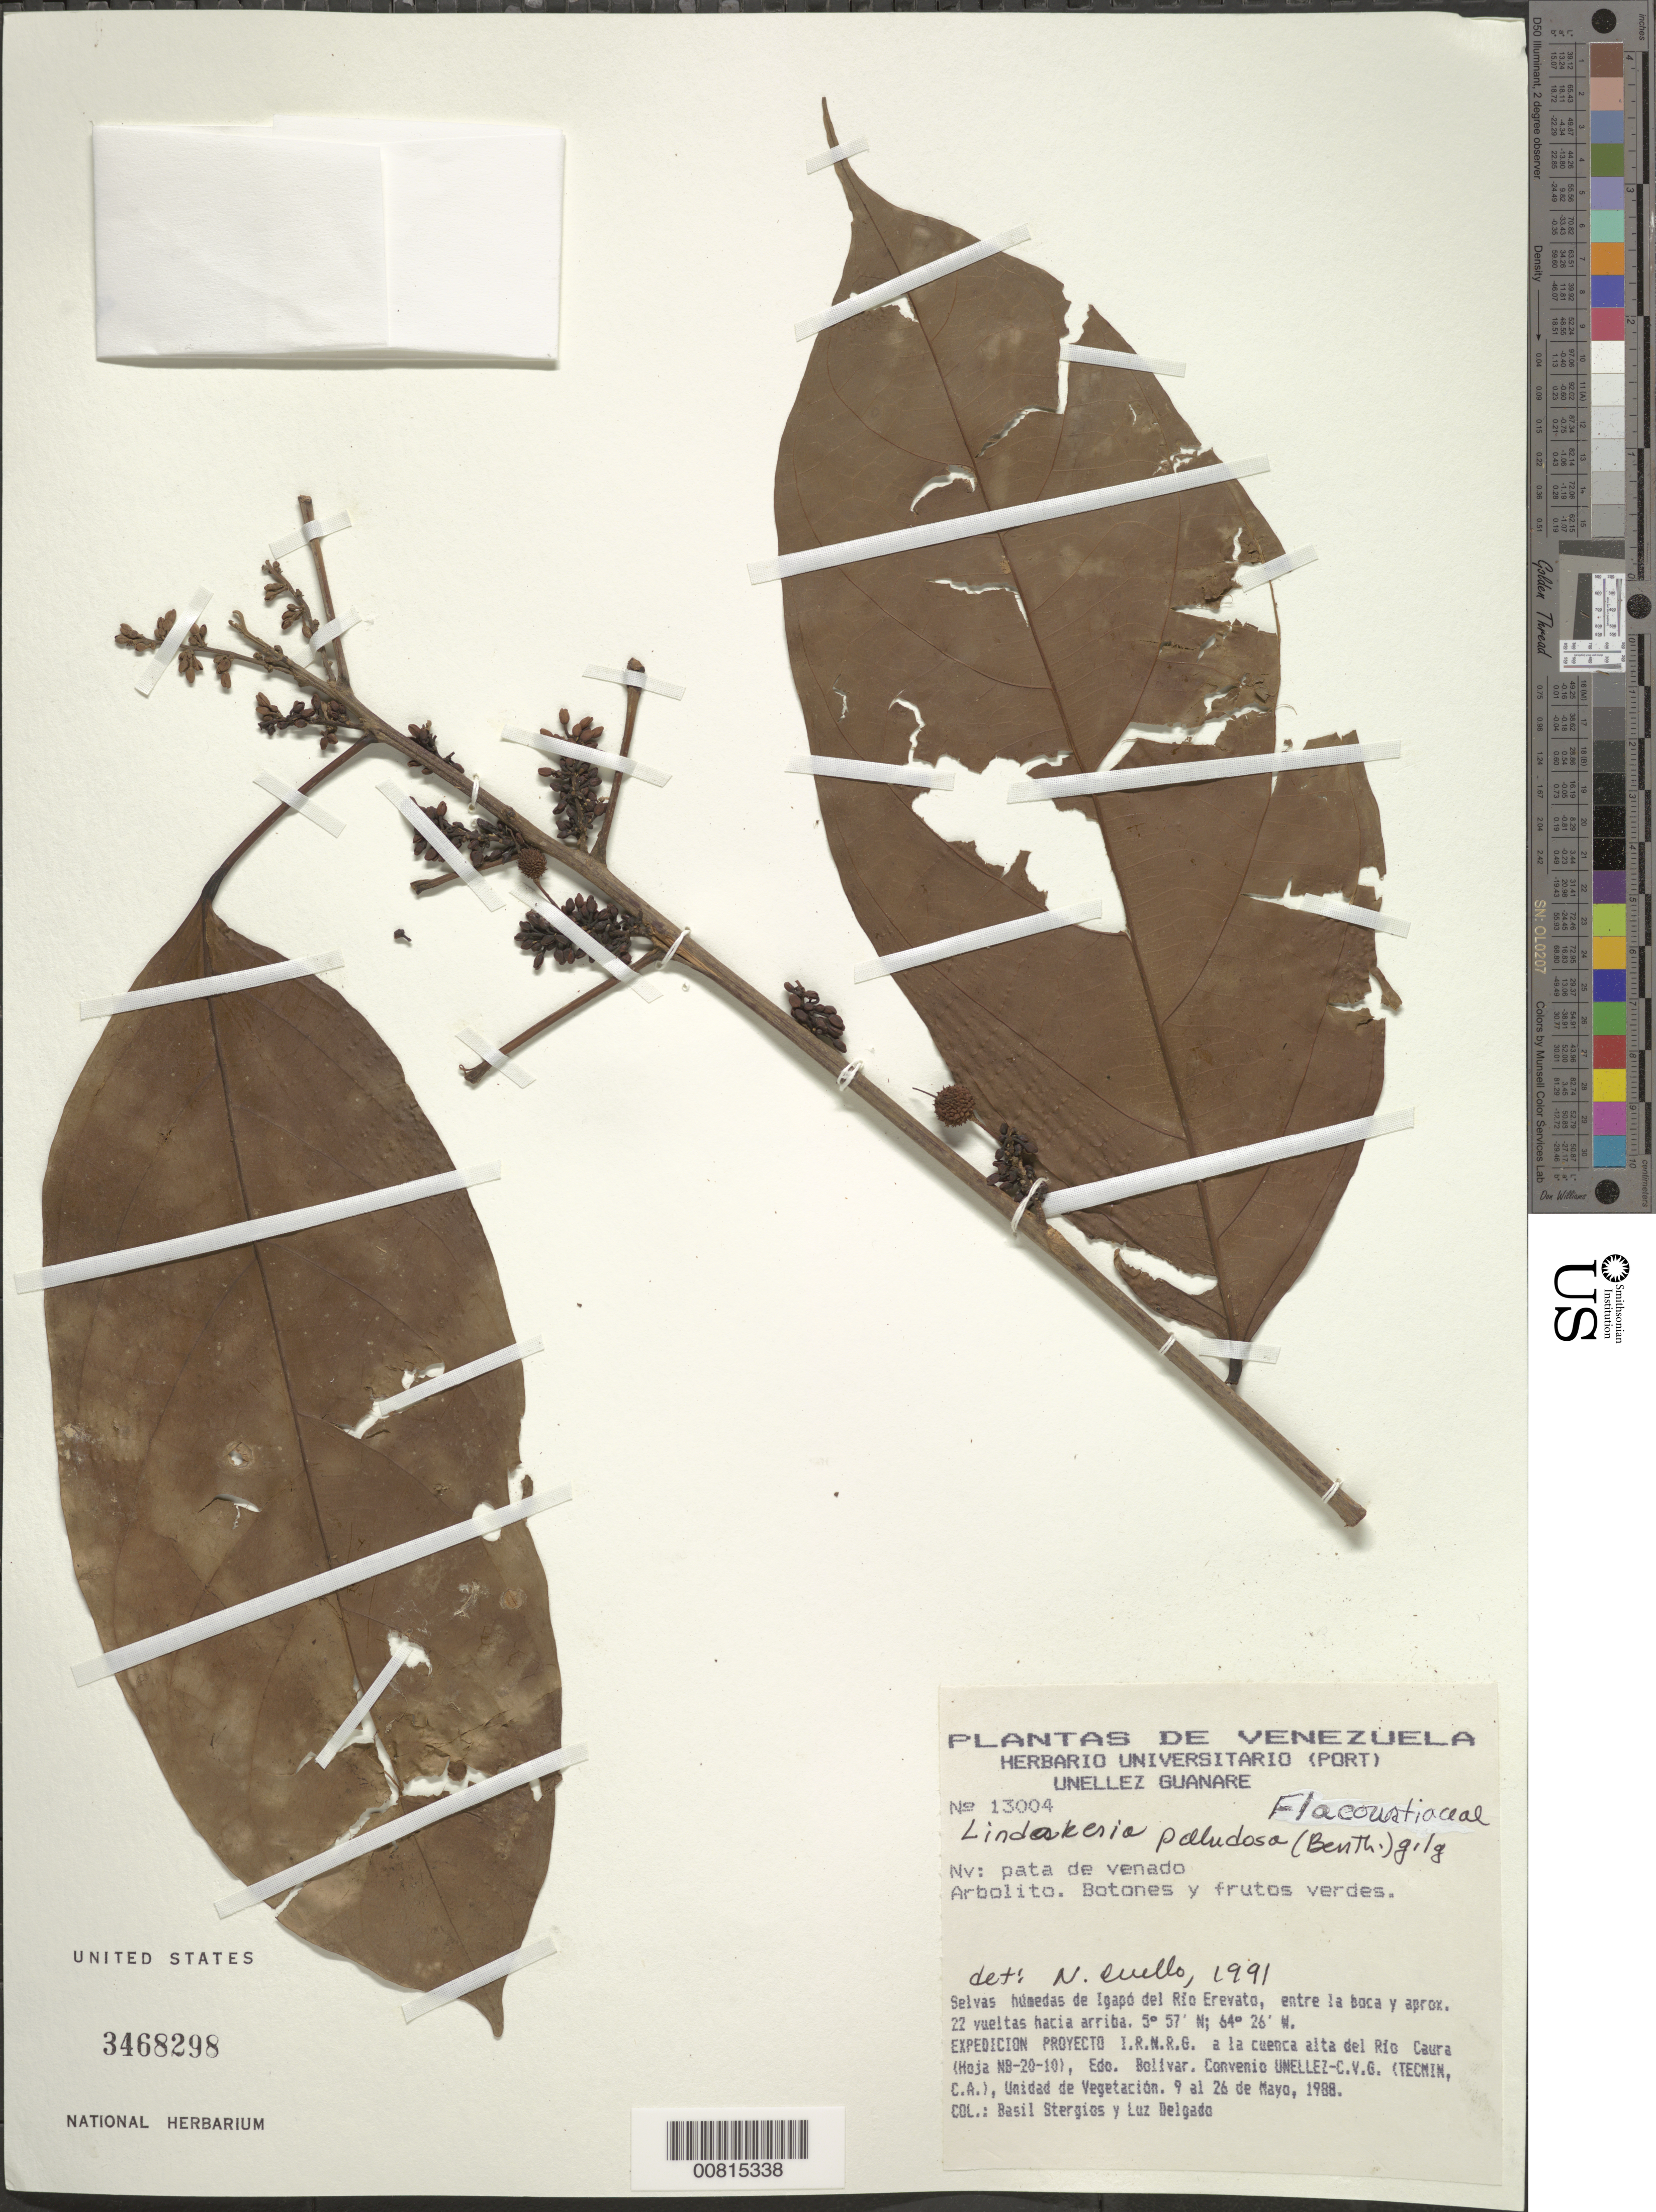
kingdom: Plantae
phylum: Tracheophyta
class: Magnoliopsida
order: Malpighiales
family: Achariaceae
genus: Lindackeria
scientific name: Lindackeria paludosa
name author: (Benth.) Gilg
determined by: Cuello, Nidia L.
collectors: B. G. Stergios & L. Delgado V.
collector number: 13004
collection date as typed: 9-May-88 to 26-May-88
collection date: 1988-05-09/1988-05-26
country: Venezuela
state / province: Bolívar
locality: Igapó del río Erevato, entre la boca y aprox. 22 vueltas hacia arriba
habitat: Selvas húmedas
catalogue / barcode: US 3468298